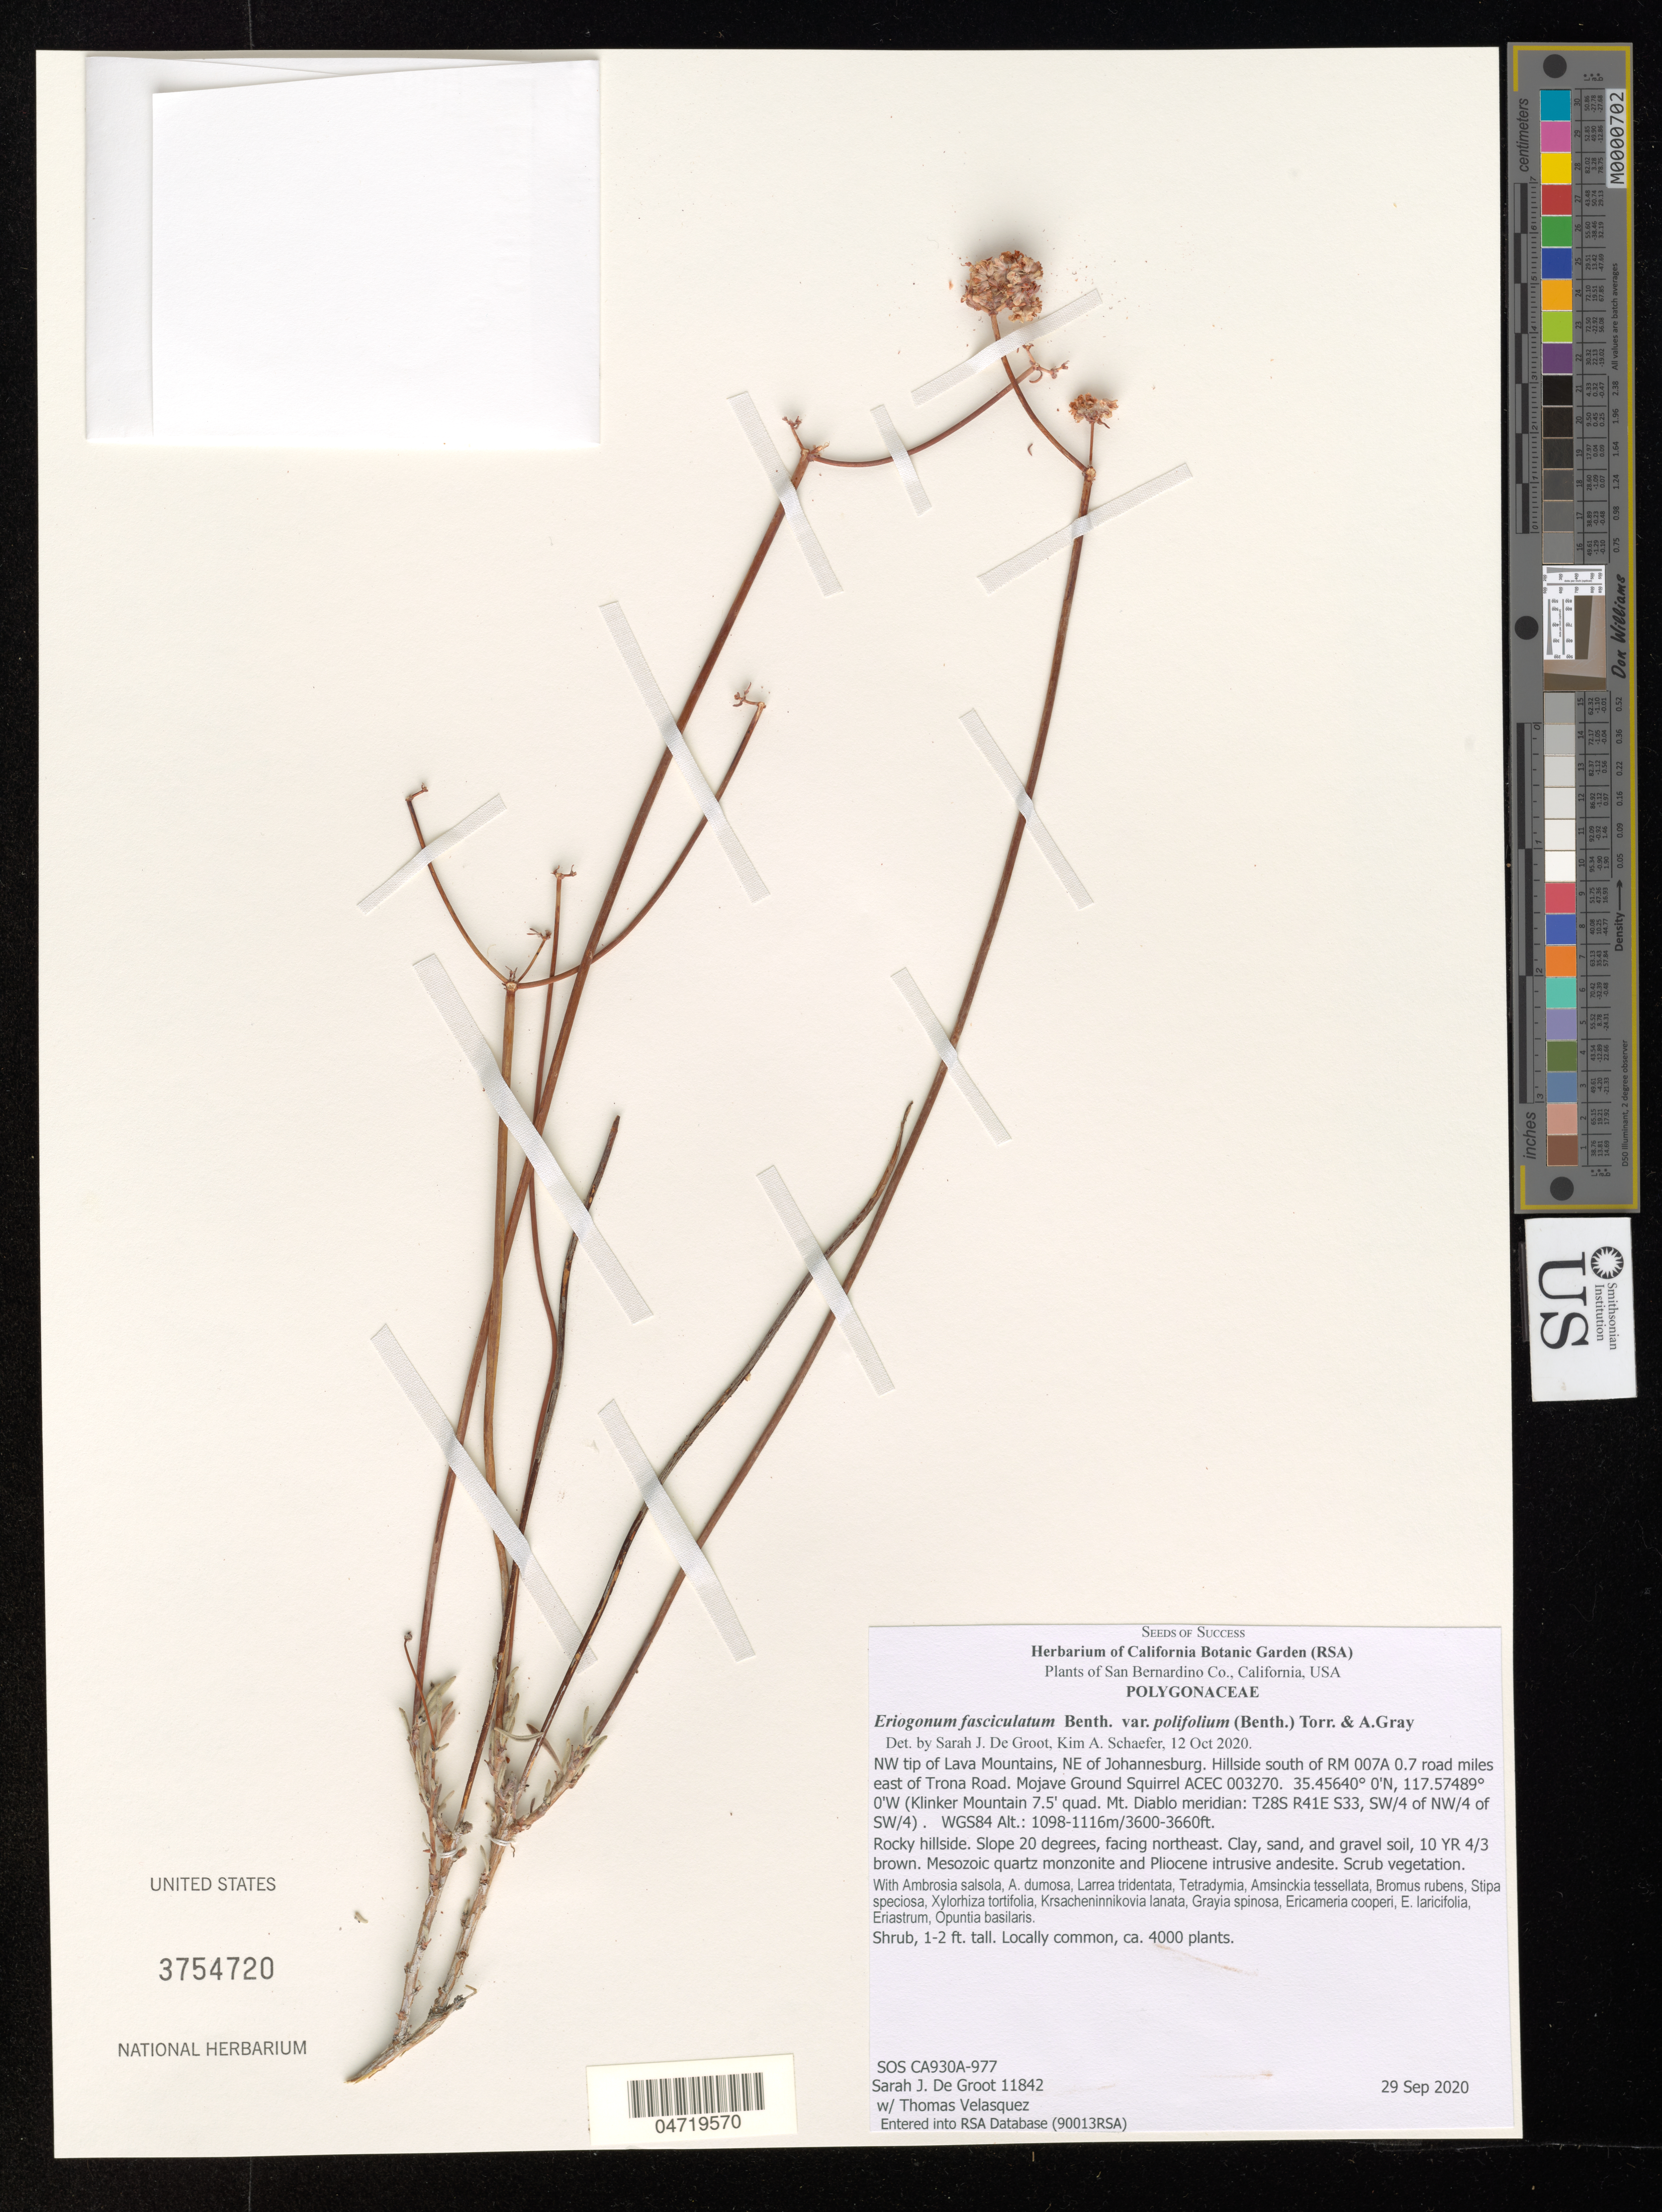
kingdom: Plantae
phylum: Tracheophyta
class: Magnoliopsida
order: Caryophyllales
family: Polygonaceae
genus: Eriogonum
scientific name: Eriogonum fasciculatum var. polifolium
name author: (Benth.) Torr. & A. Gray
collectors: S. De Groot & J. Rentsch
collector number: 11842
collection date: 2020-09-29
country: United States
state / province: California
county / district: San Bernardino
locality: San Bernardino Co. NW tip of Lava Mountains, NE of Johannesburg. Hillside south of RM 007A 0.7 road miles east of Trona Road. Mojave Ground Squirrel ACEC 003270. (Klinker Mountain 7.5' quad. Mt. Diablo meridian: T28S R41E S33, SW/4 of NW/4 of SW/4). WGS84.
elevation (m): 1098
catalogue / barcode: US 3754720